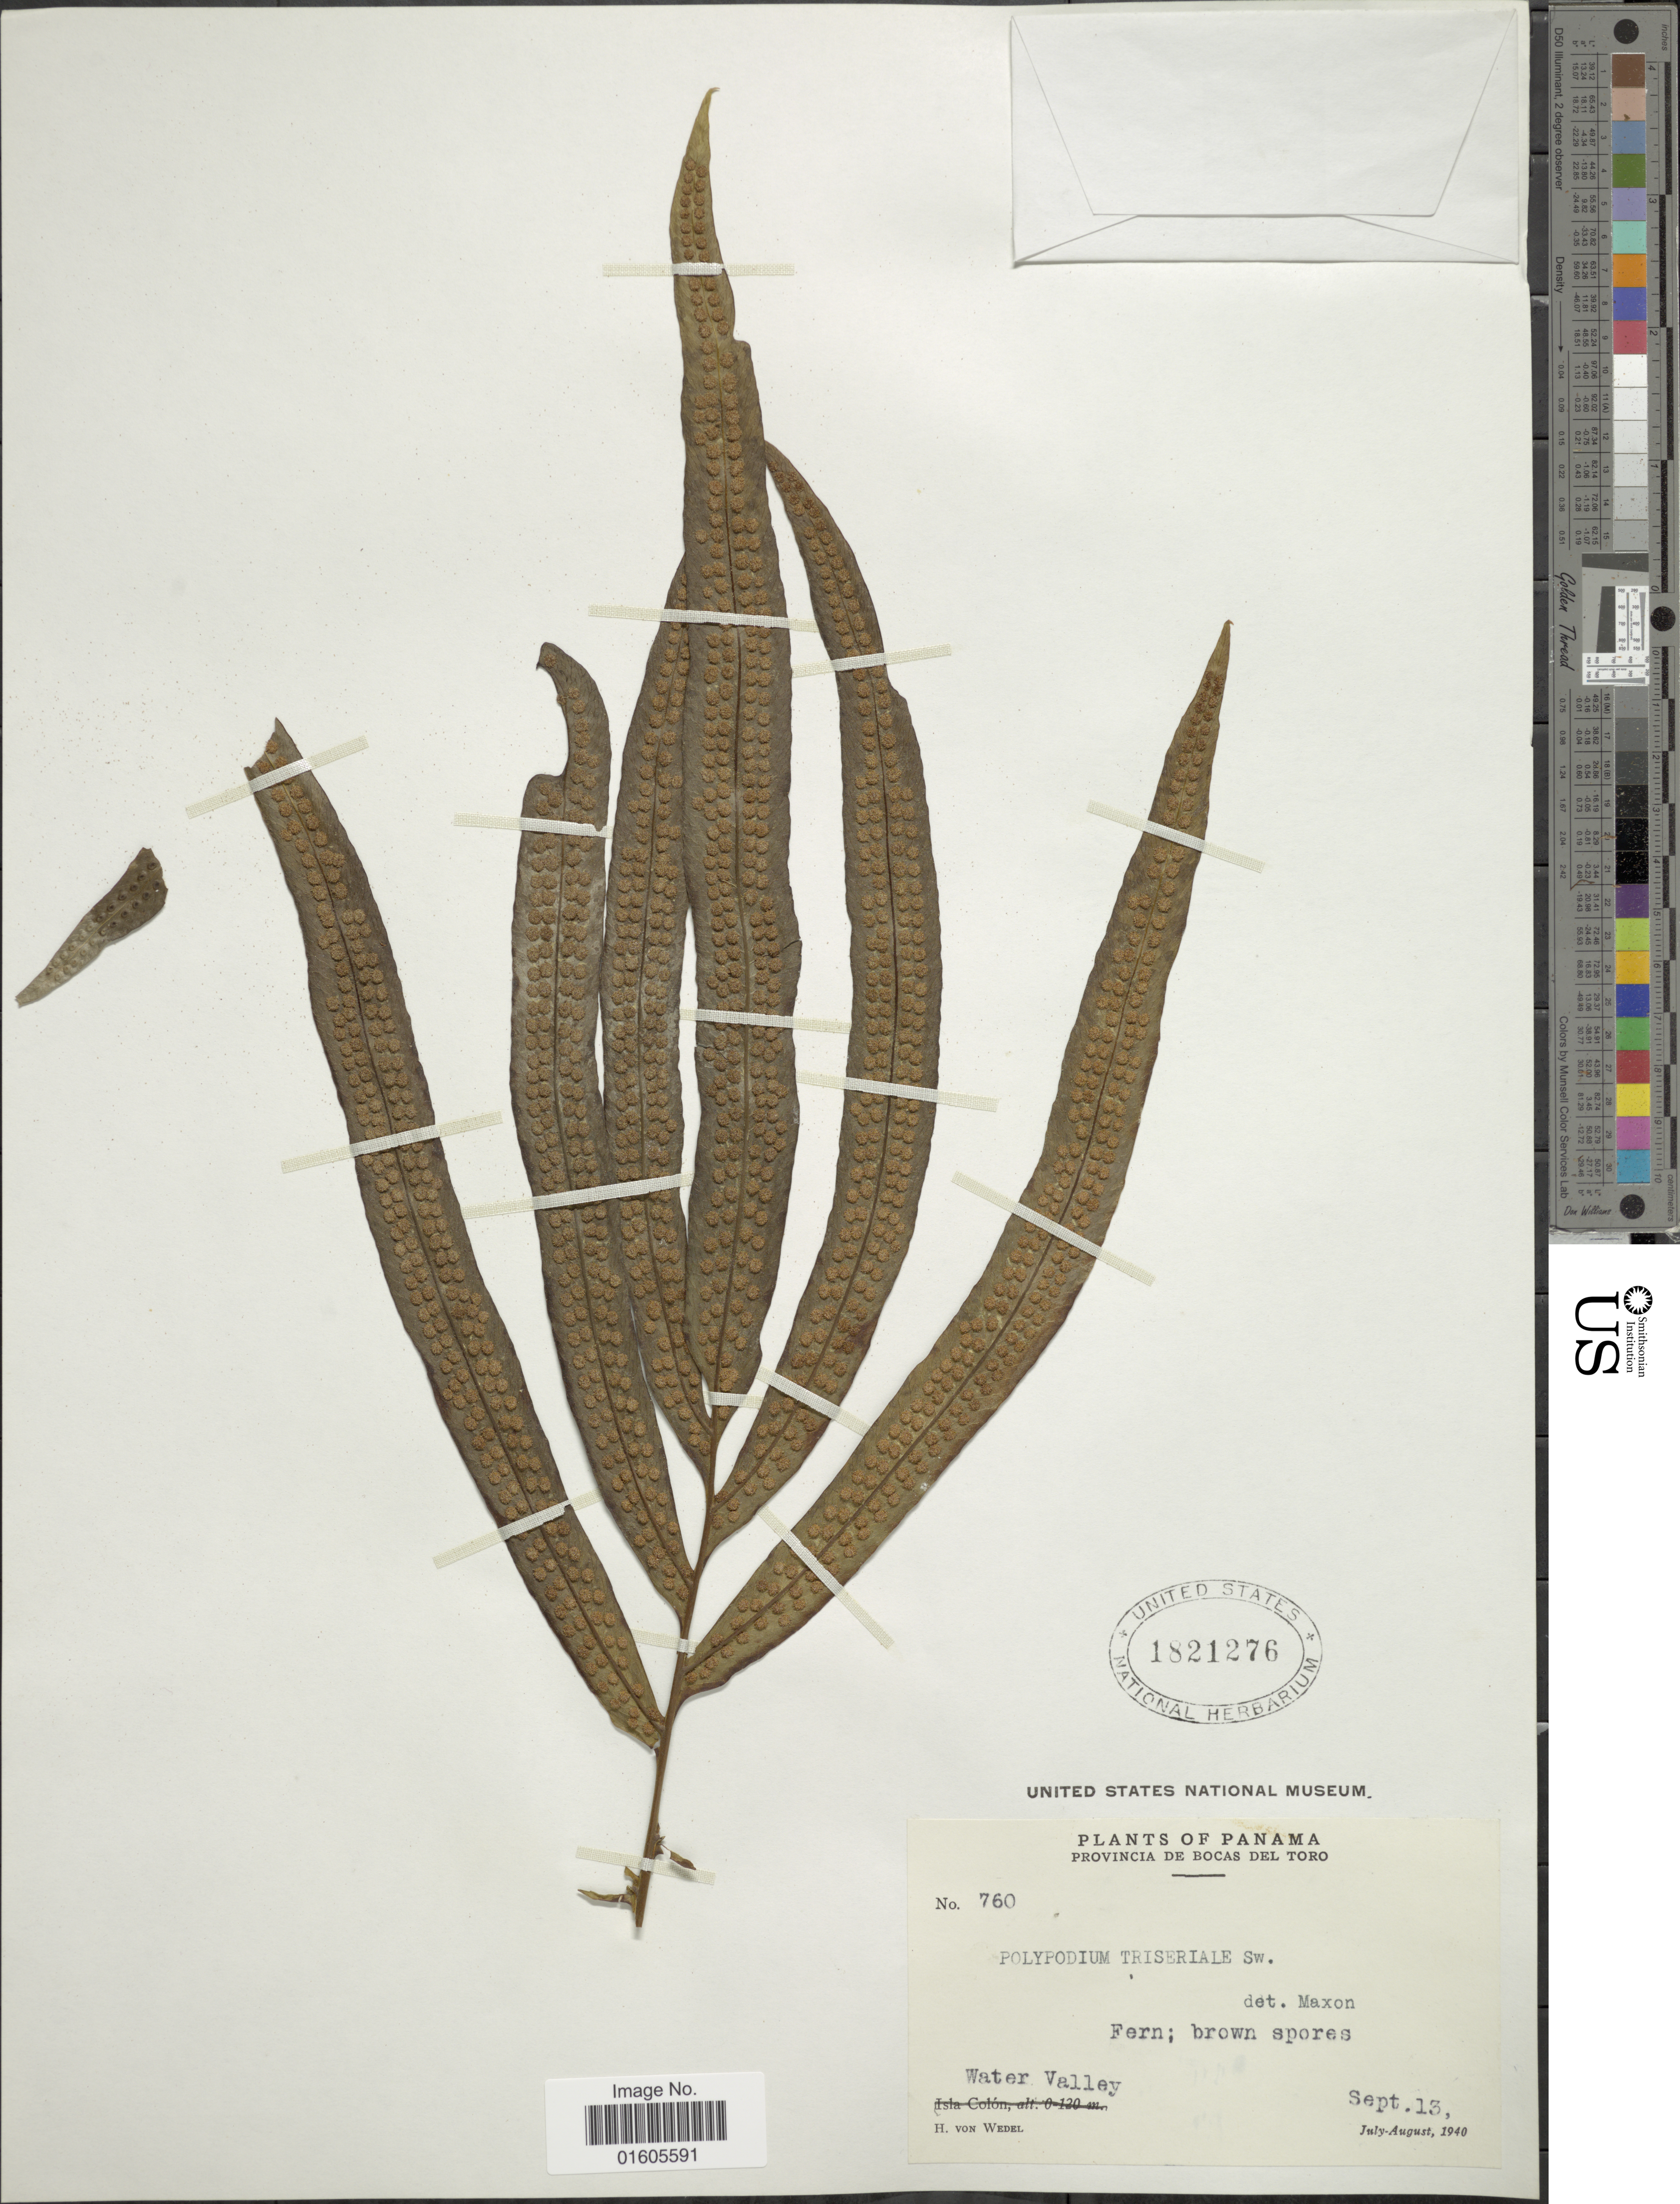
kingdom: Plantae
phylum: Tracheophyta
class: Polypodiopsida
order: Polypodiales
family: Polypodiaceae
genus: Serpocaulon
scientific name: Serpocaulon triseriale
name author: (Sw.) A.R. Sm.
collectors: H. von Wedel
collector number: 760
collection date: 1940-09-13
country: Panama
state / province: Bocas del Toro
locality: Water Valley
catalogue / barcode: US 1821276